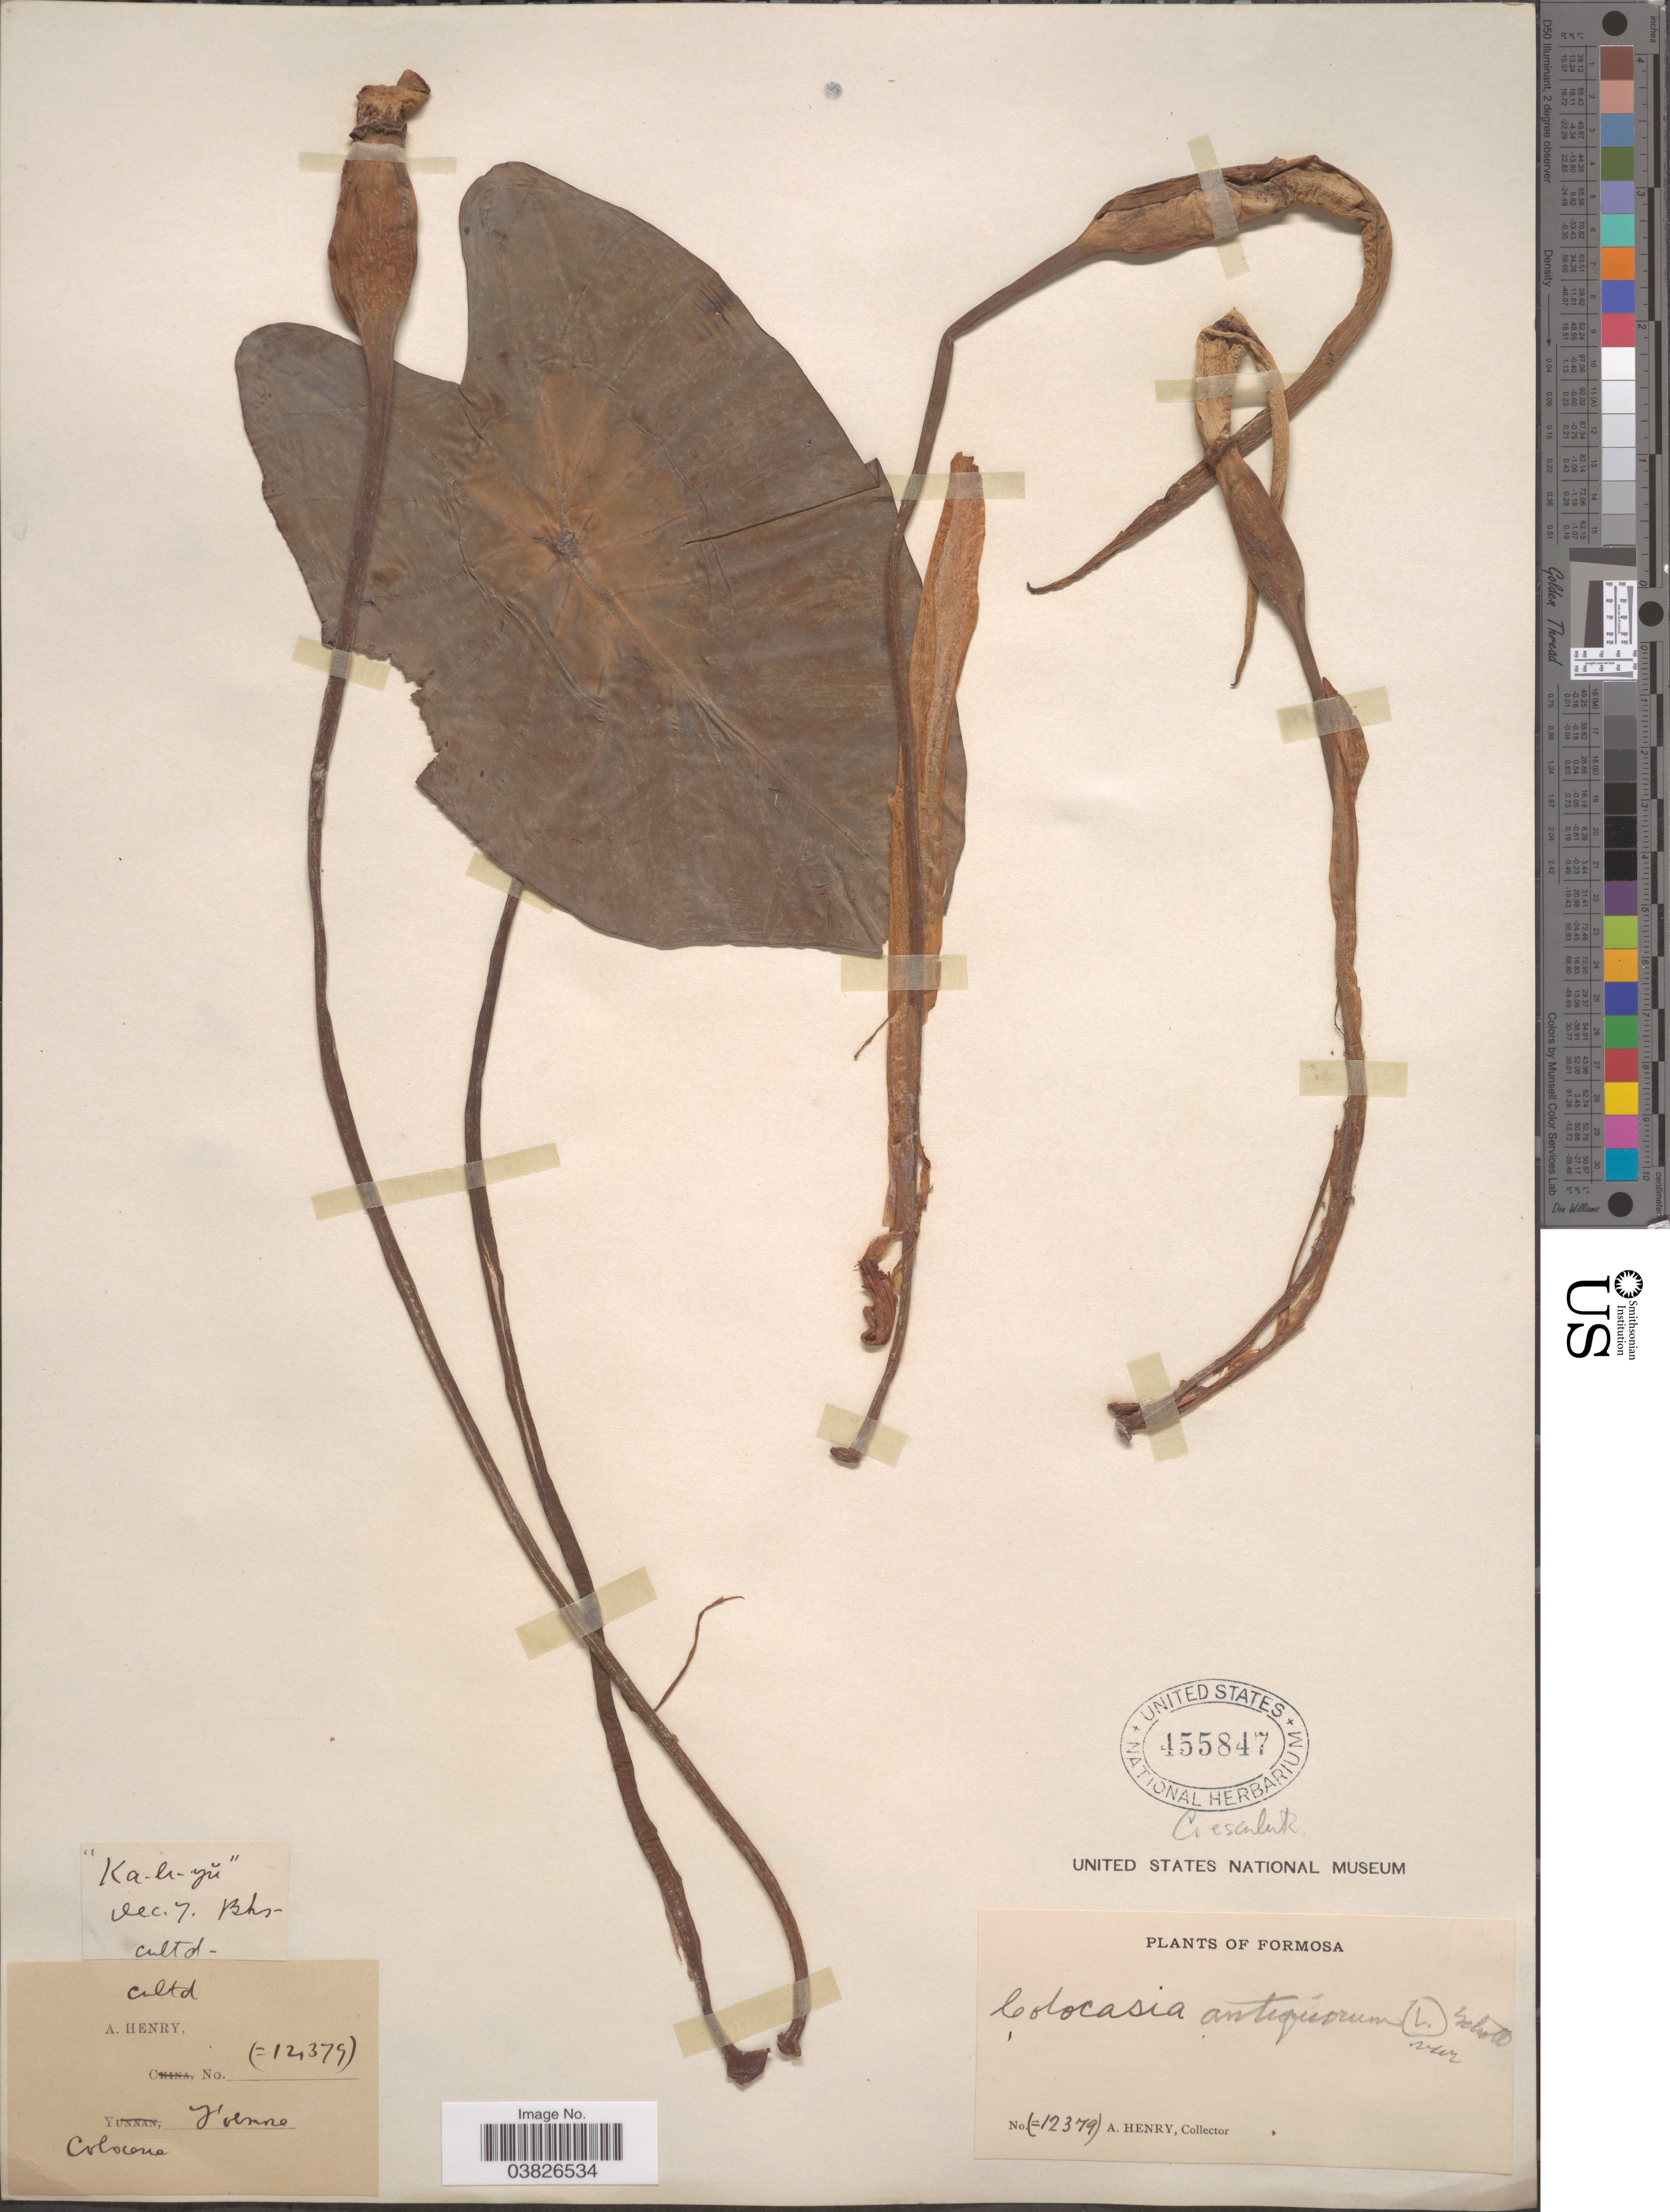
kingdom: Plantae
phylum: Tracheophyta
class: Liliopsida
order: Alismatales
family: Araceae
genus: Colocasia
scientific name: Colocasia esculenta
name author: (L.) Schott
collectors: A. Henry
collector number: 12379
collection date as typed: Transcribed d/m/y: /12/7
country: Taiwan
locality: Formosa.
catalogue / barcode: US 455847